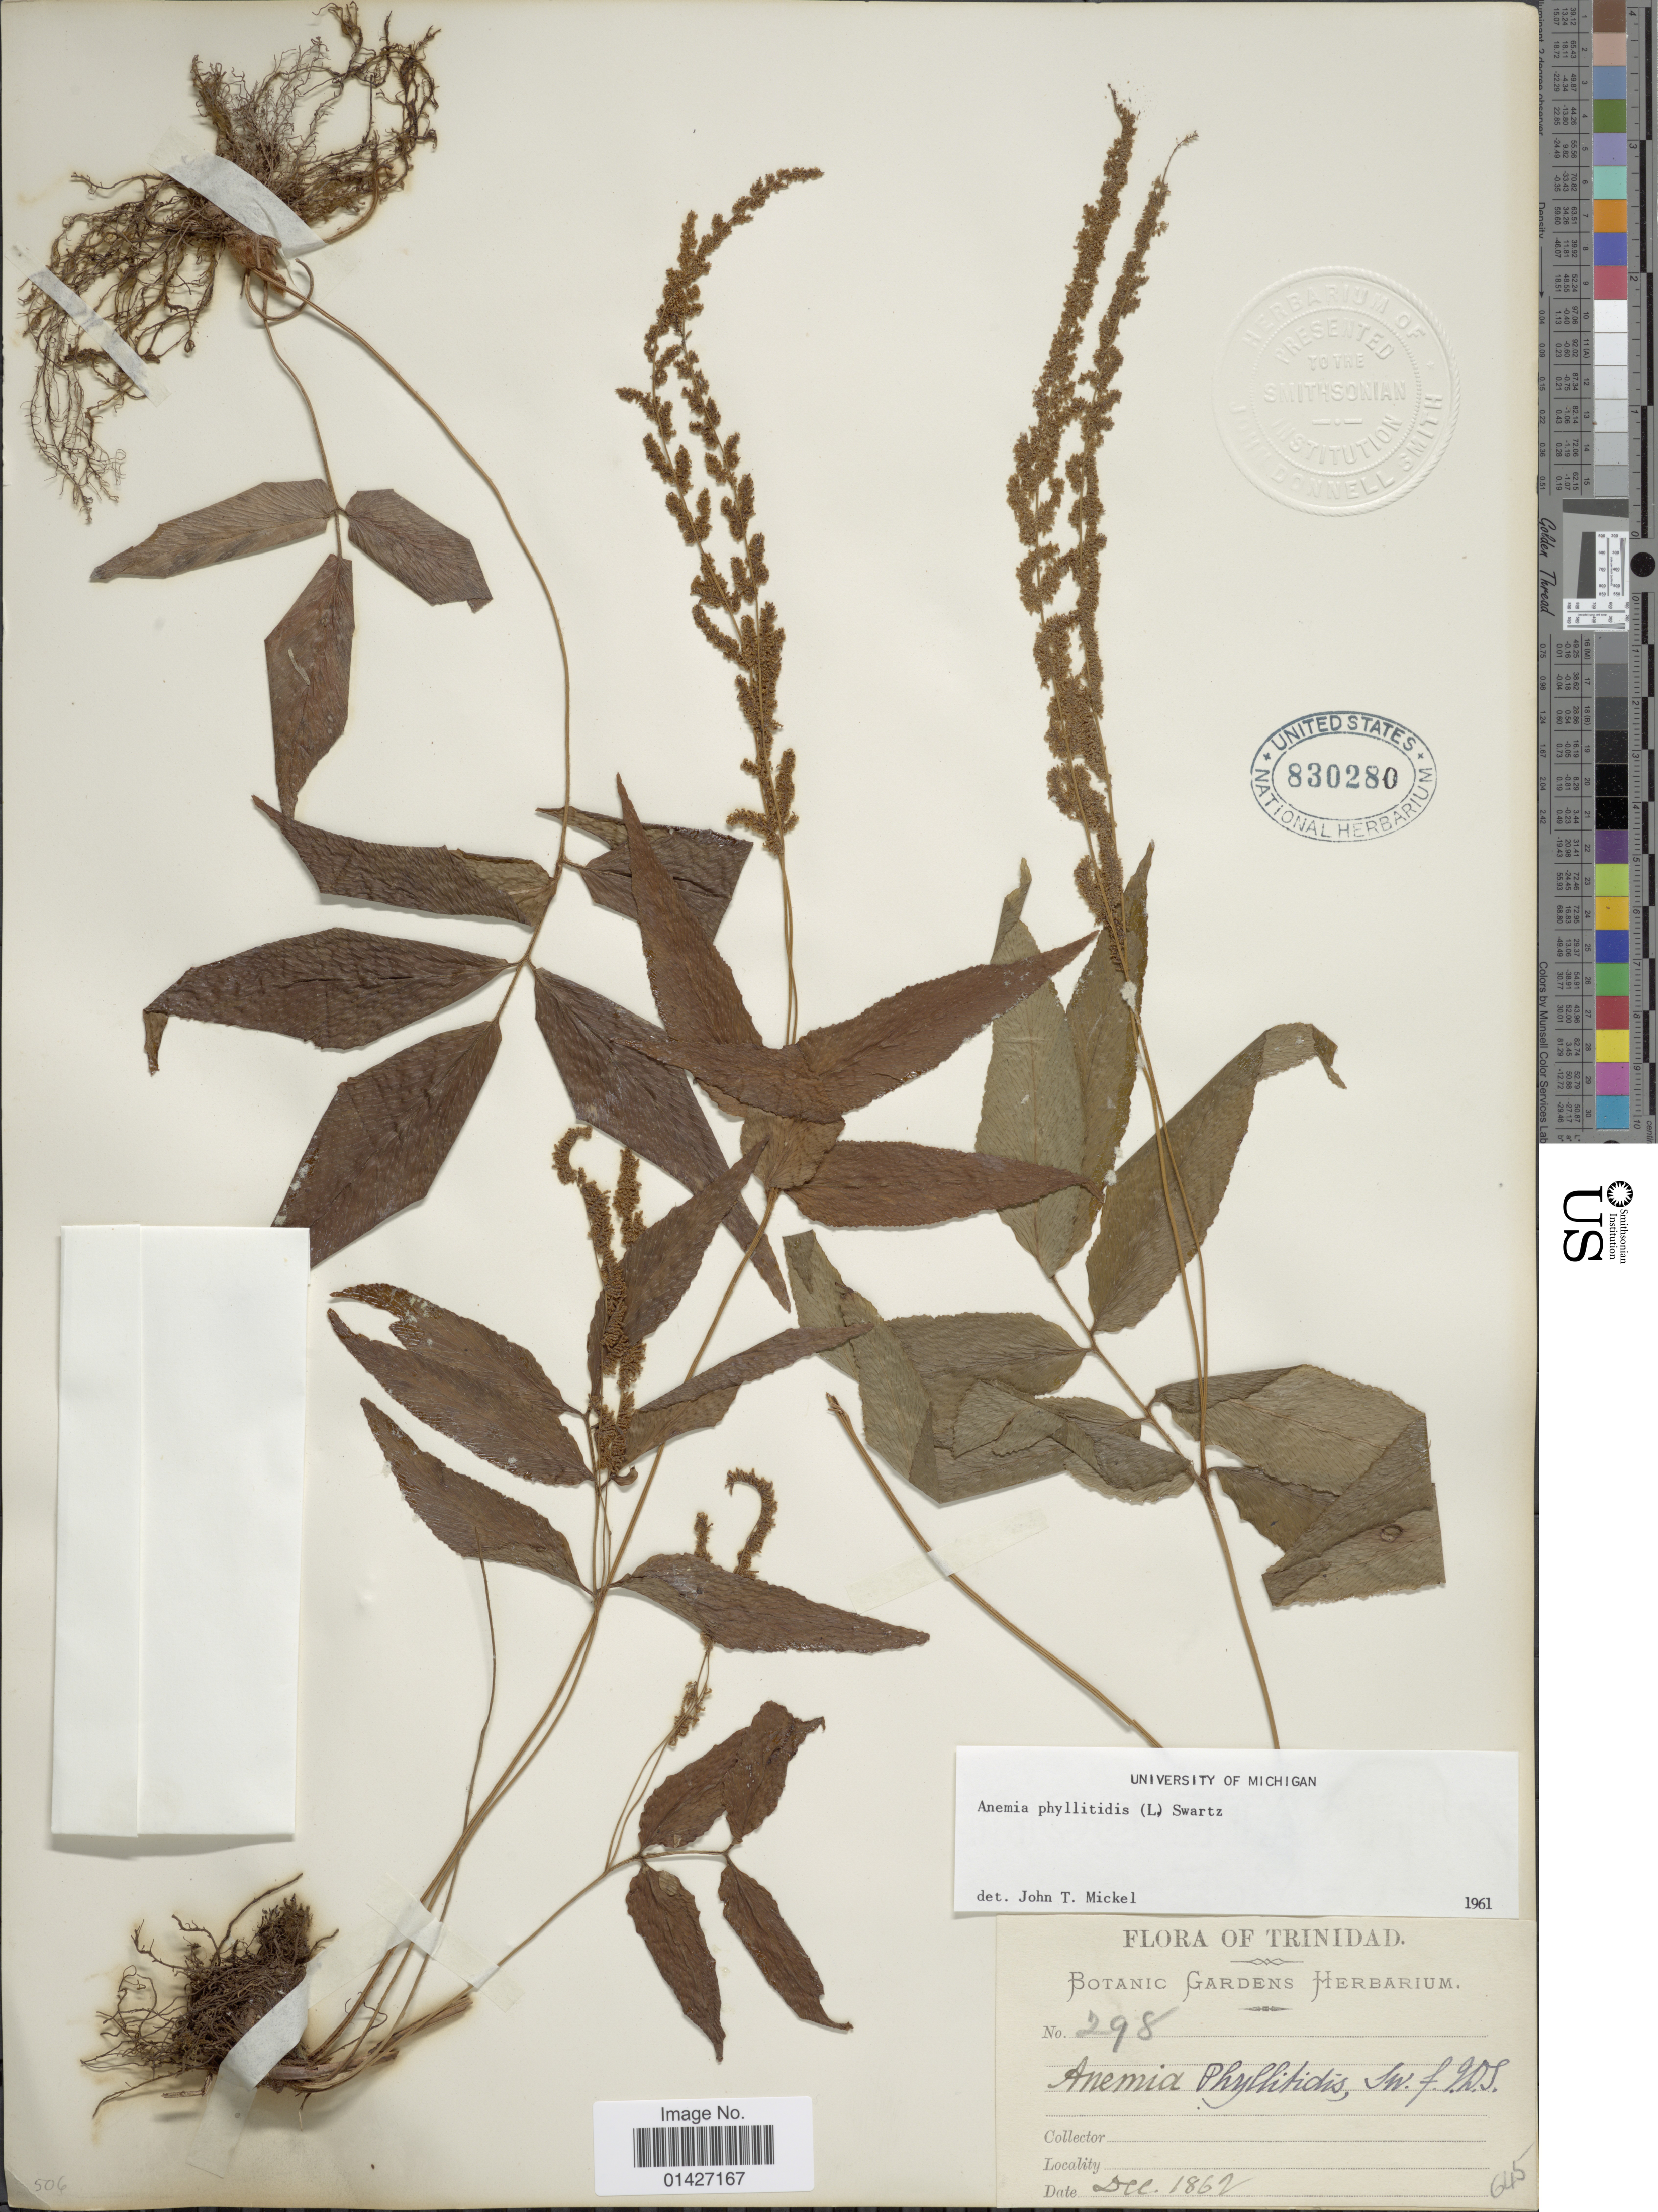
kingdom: Plantae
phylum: Tracheophyta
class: Polypodiopsida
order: Schizaeales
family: Anemiaceae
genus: Anemia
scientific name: Anemia phyllitidis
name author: (L.) Sw.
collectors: Botanic Gardens Herbarium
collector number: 298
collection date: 1862-12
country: Trinidad and Tobago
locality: Trinidad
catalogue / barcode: US 830280